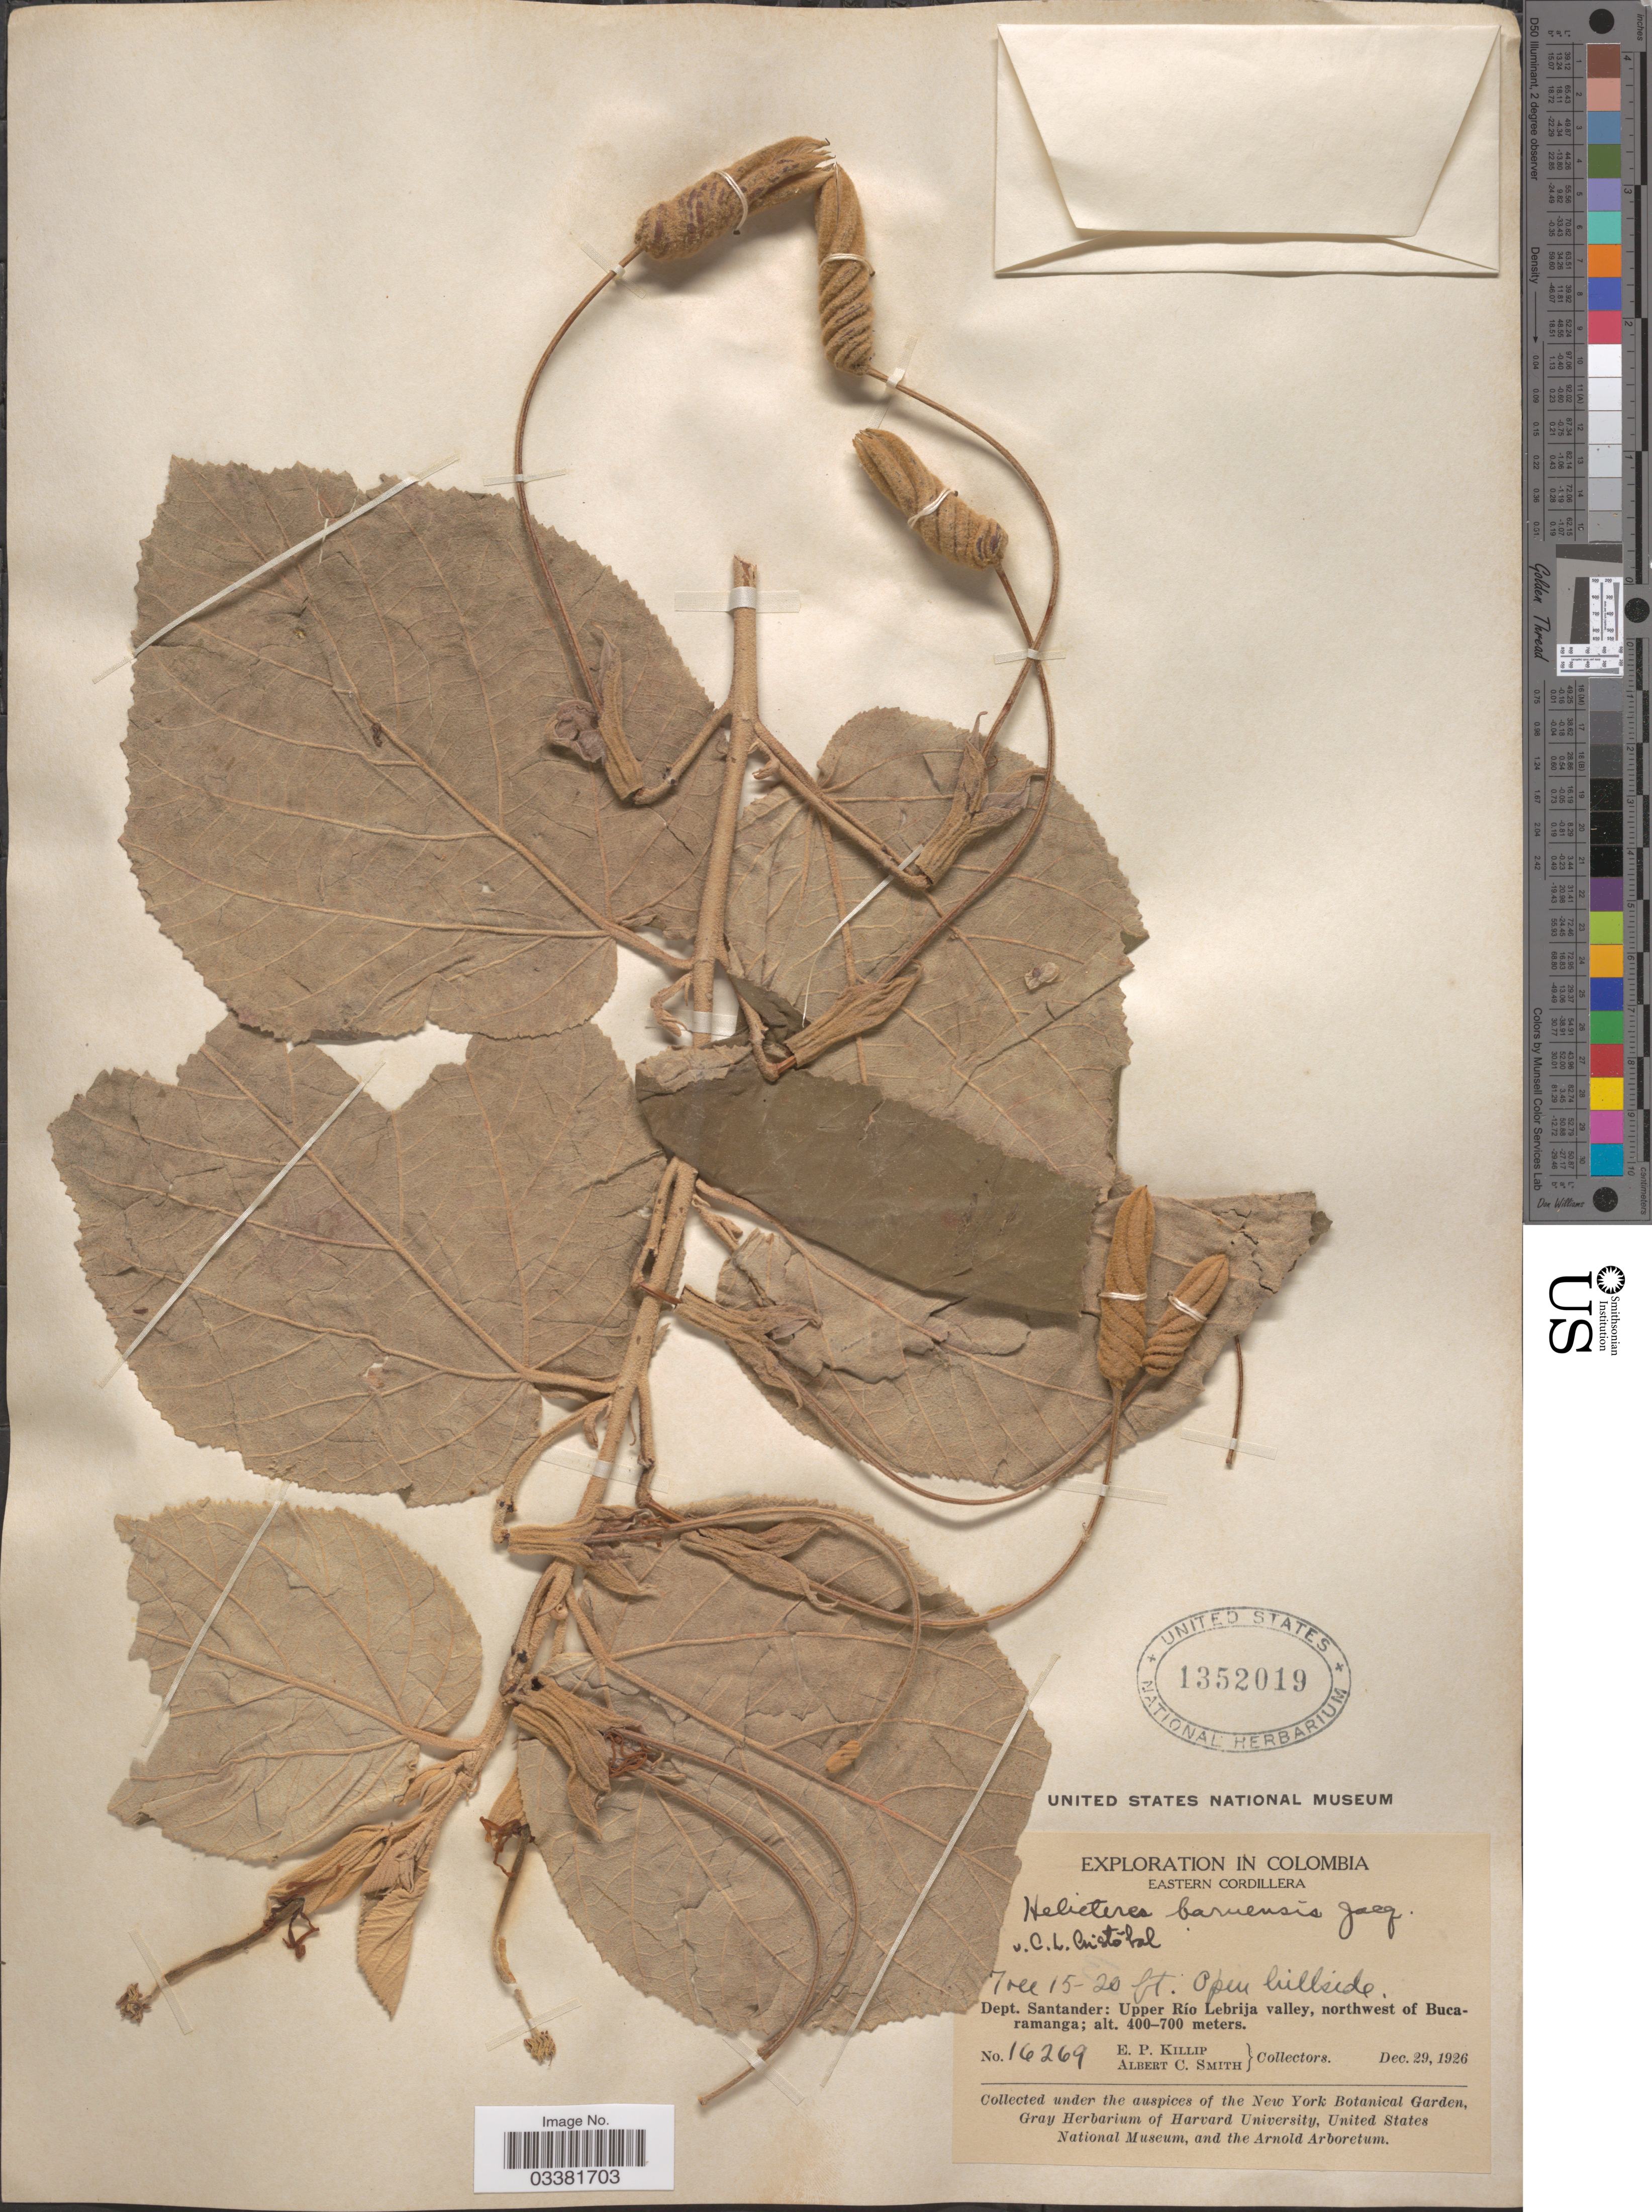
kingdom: Plantae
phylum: Tracheophyta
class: Magnoliopsida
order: Malvales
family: Malvaceae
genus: Helicteres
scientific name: Helicteres baruensis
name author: Jacq.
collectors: E. P. Killip & A. C. Smith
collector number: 16269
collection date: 1926-12-29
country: Colombia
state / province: Santander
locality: Eastern Cordillera. Dept. Santander: Upper Río Lebrija valley, northwest of Bucaramanga.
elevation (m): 400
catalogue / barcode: US 1352019